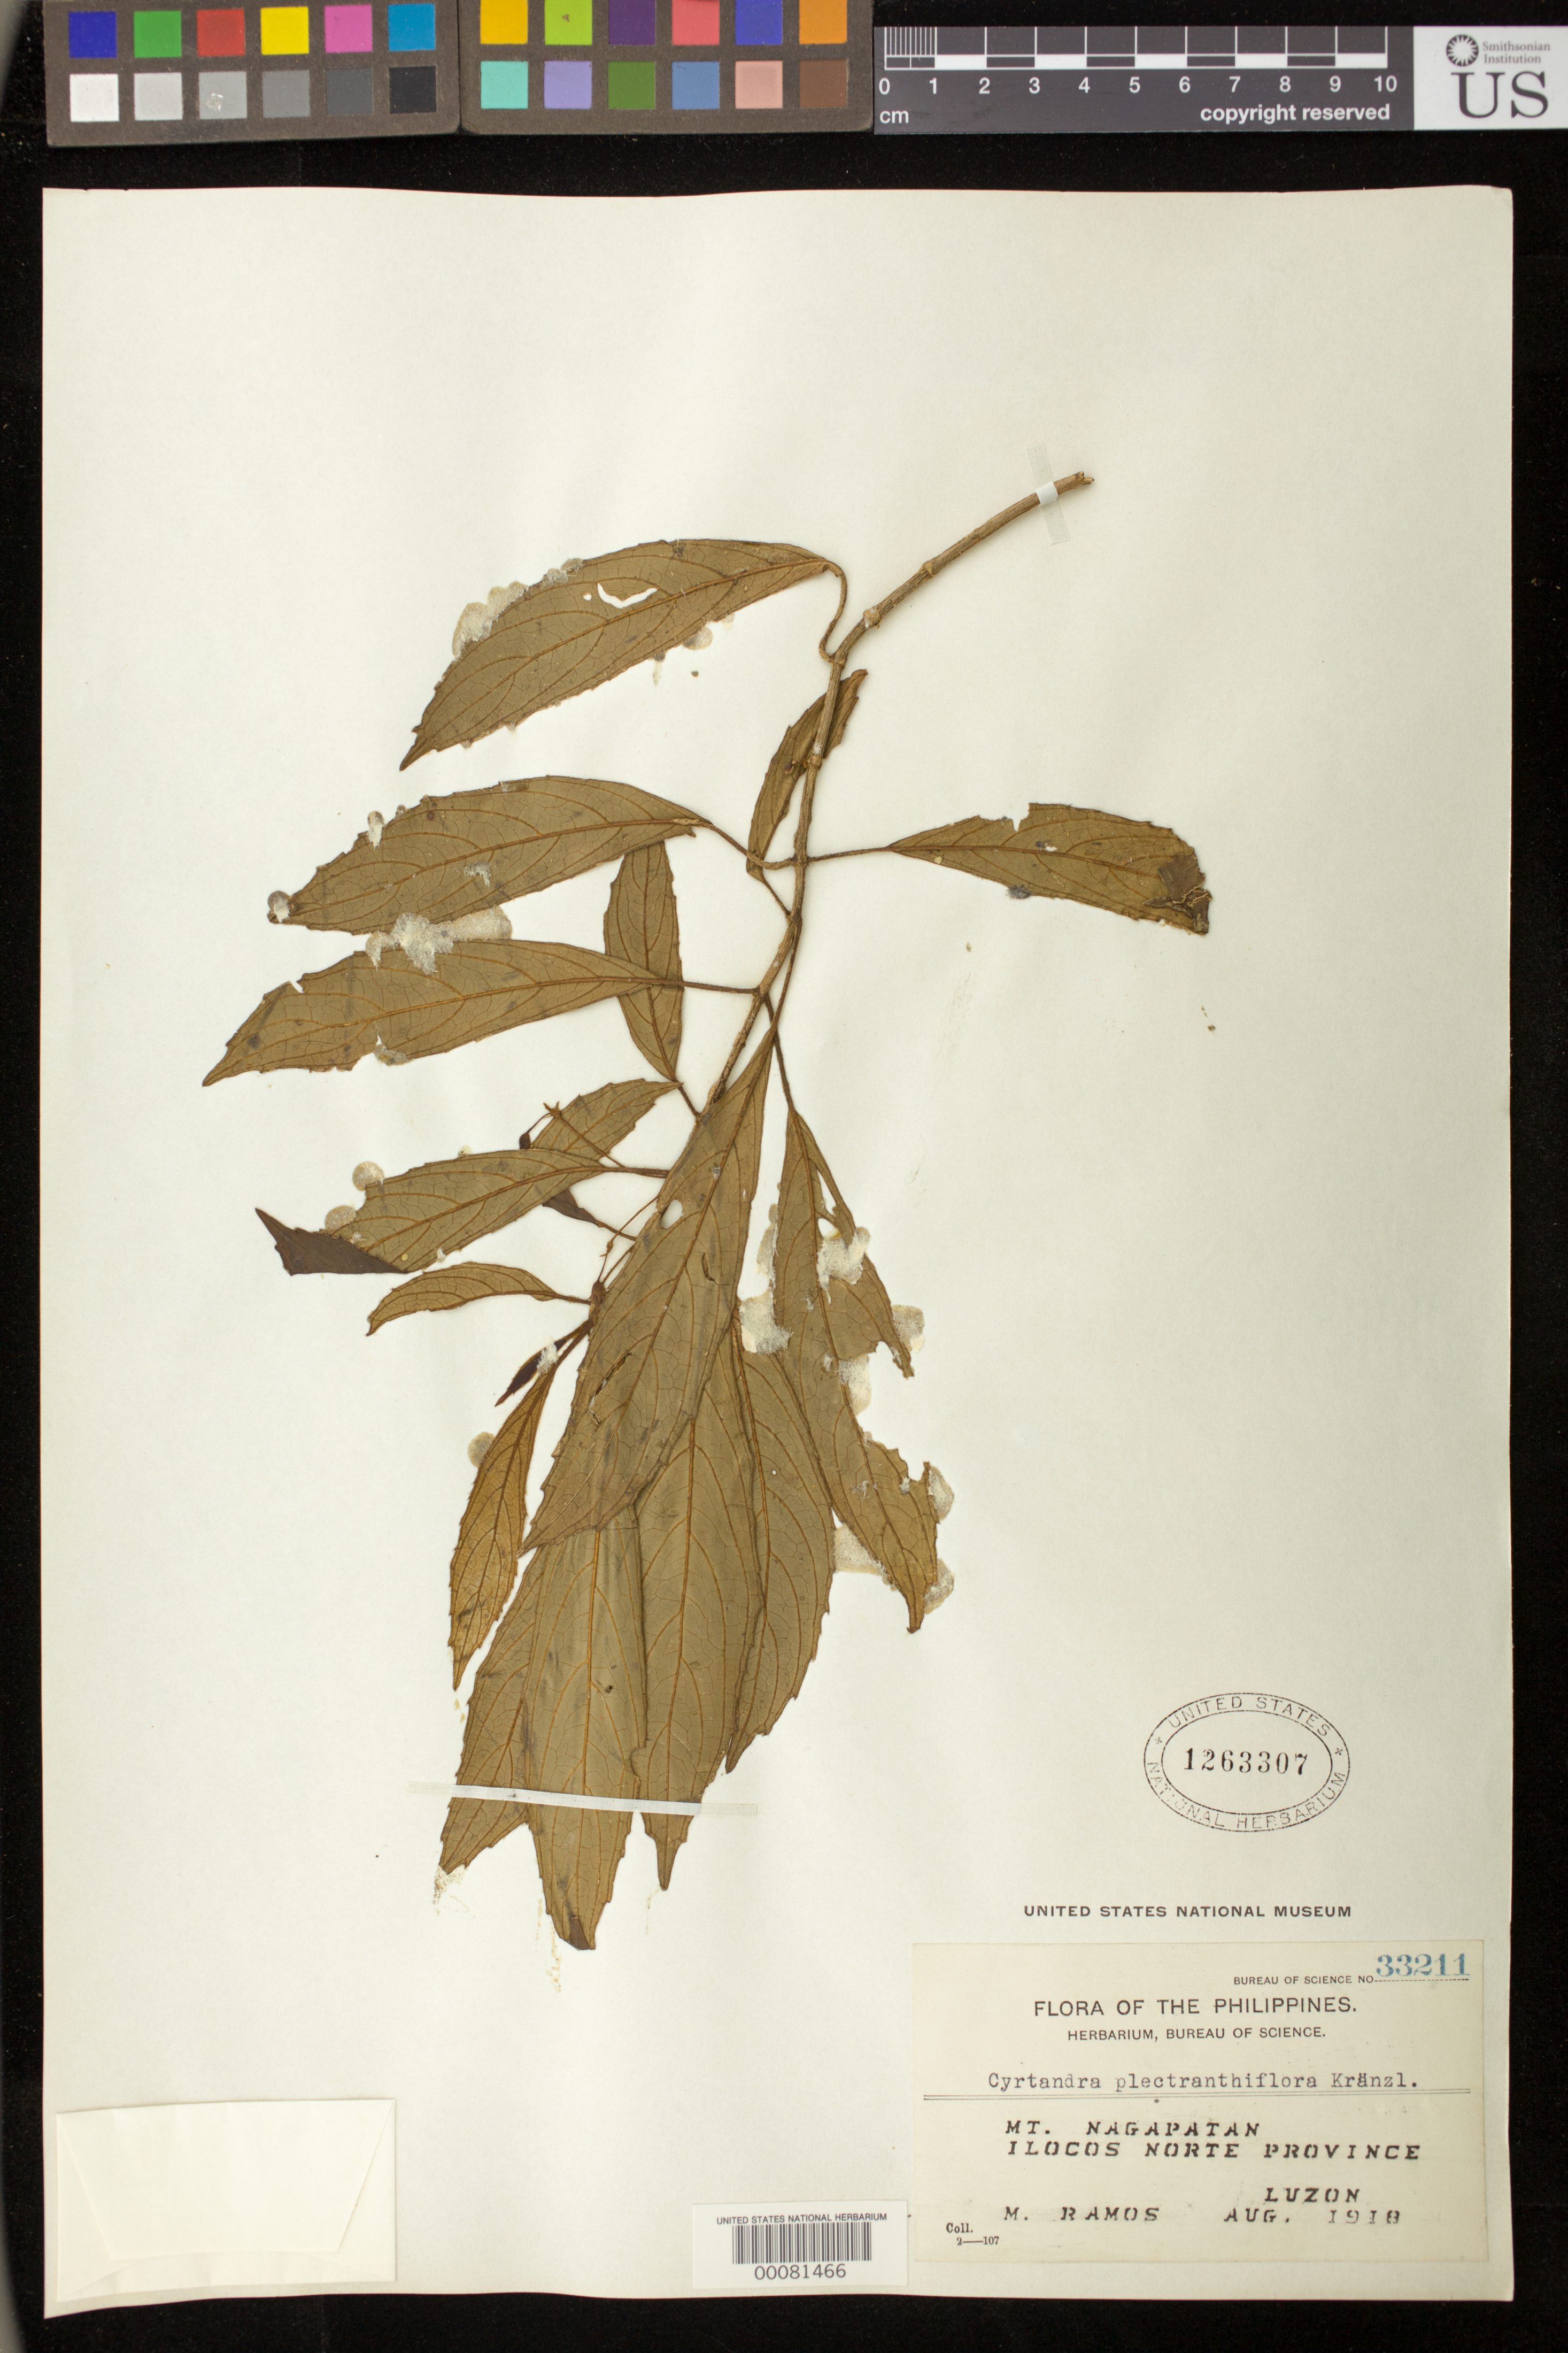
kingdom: Plantae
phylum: Tracheophyta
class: Magnoliopsida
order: Lamiales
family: Gesneriaceae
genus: Cyrtandra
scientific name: Cyrtandra plectranthiflora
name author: Kraenzl.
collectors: M. Ramos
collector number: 33211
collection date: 1918-08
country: Philippines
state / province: Ilocos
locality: Mt. Nagapatan, Ilocos Norte Province, Luzon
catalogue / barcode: US 1263307